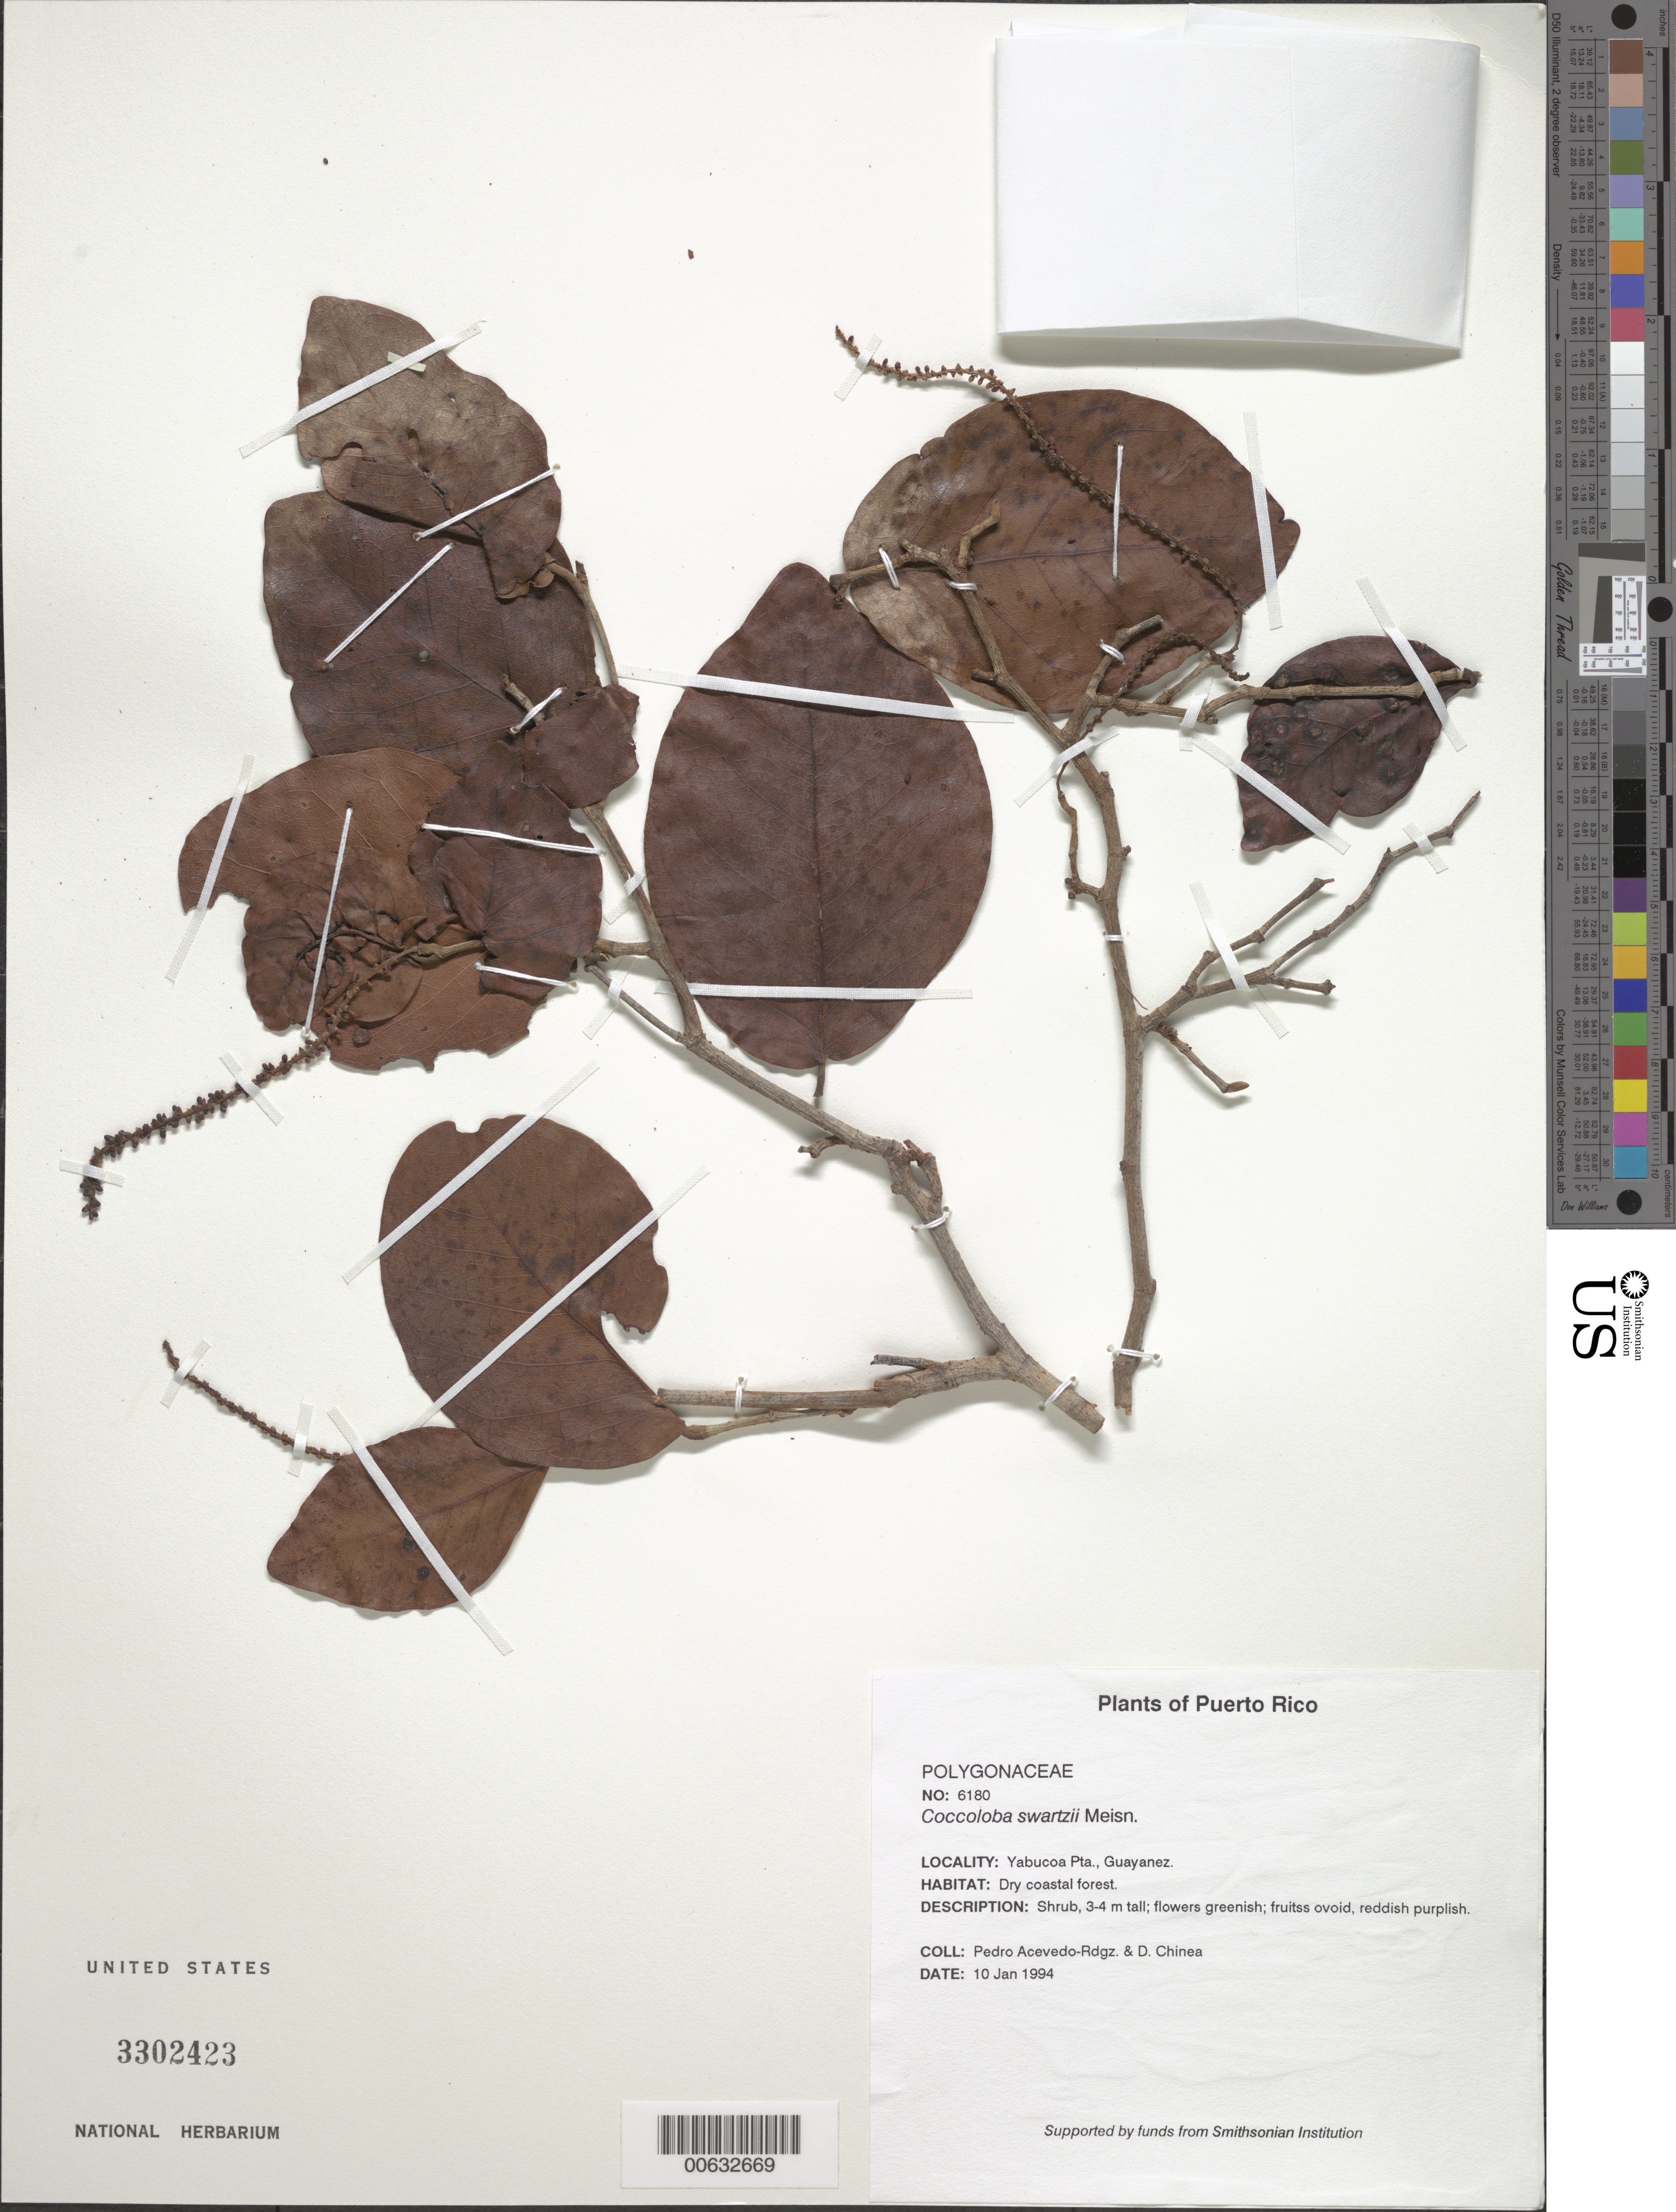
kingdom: Plantae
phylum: Tracheophyta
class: Magnoliopsida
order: Caryophyllales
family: Polygonaceae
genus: Coccoloba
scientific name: Coccoloba swartzii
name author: Meisn.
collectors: P. Acevedo-Rodr. & D. Chinea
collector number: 6180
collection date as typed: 10 Jan 1994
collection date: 1994-01-10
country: Puerto Rico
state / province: Yabucoa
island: Puerto Rico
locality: Yabucoa Pta., Guayanes.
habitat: Dry coastal forest.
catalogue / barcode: US 3302423